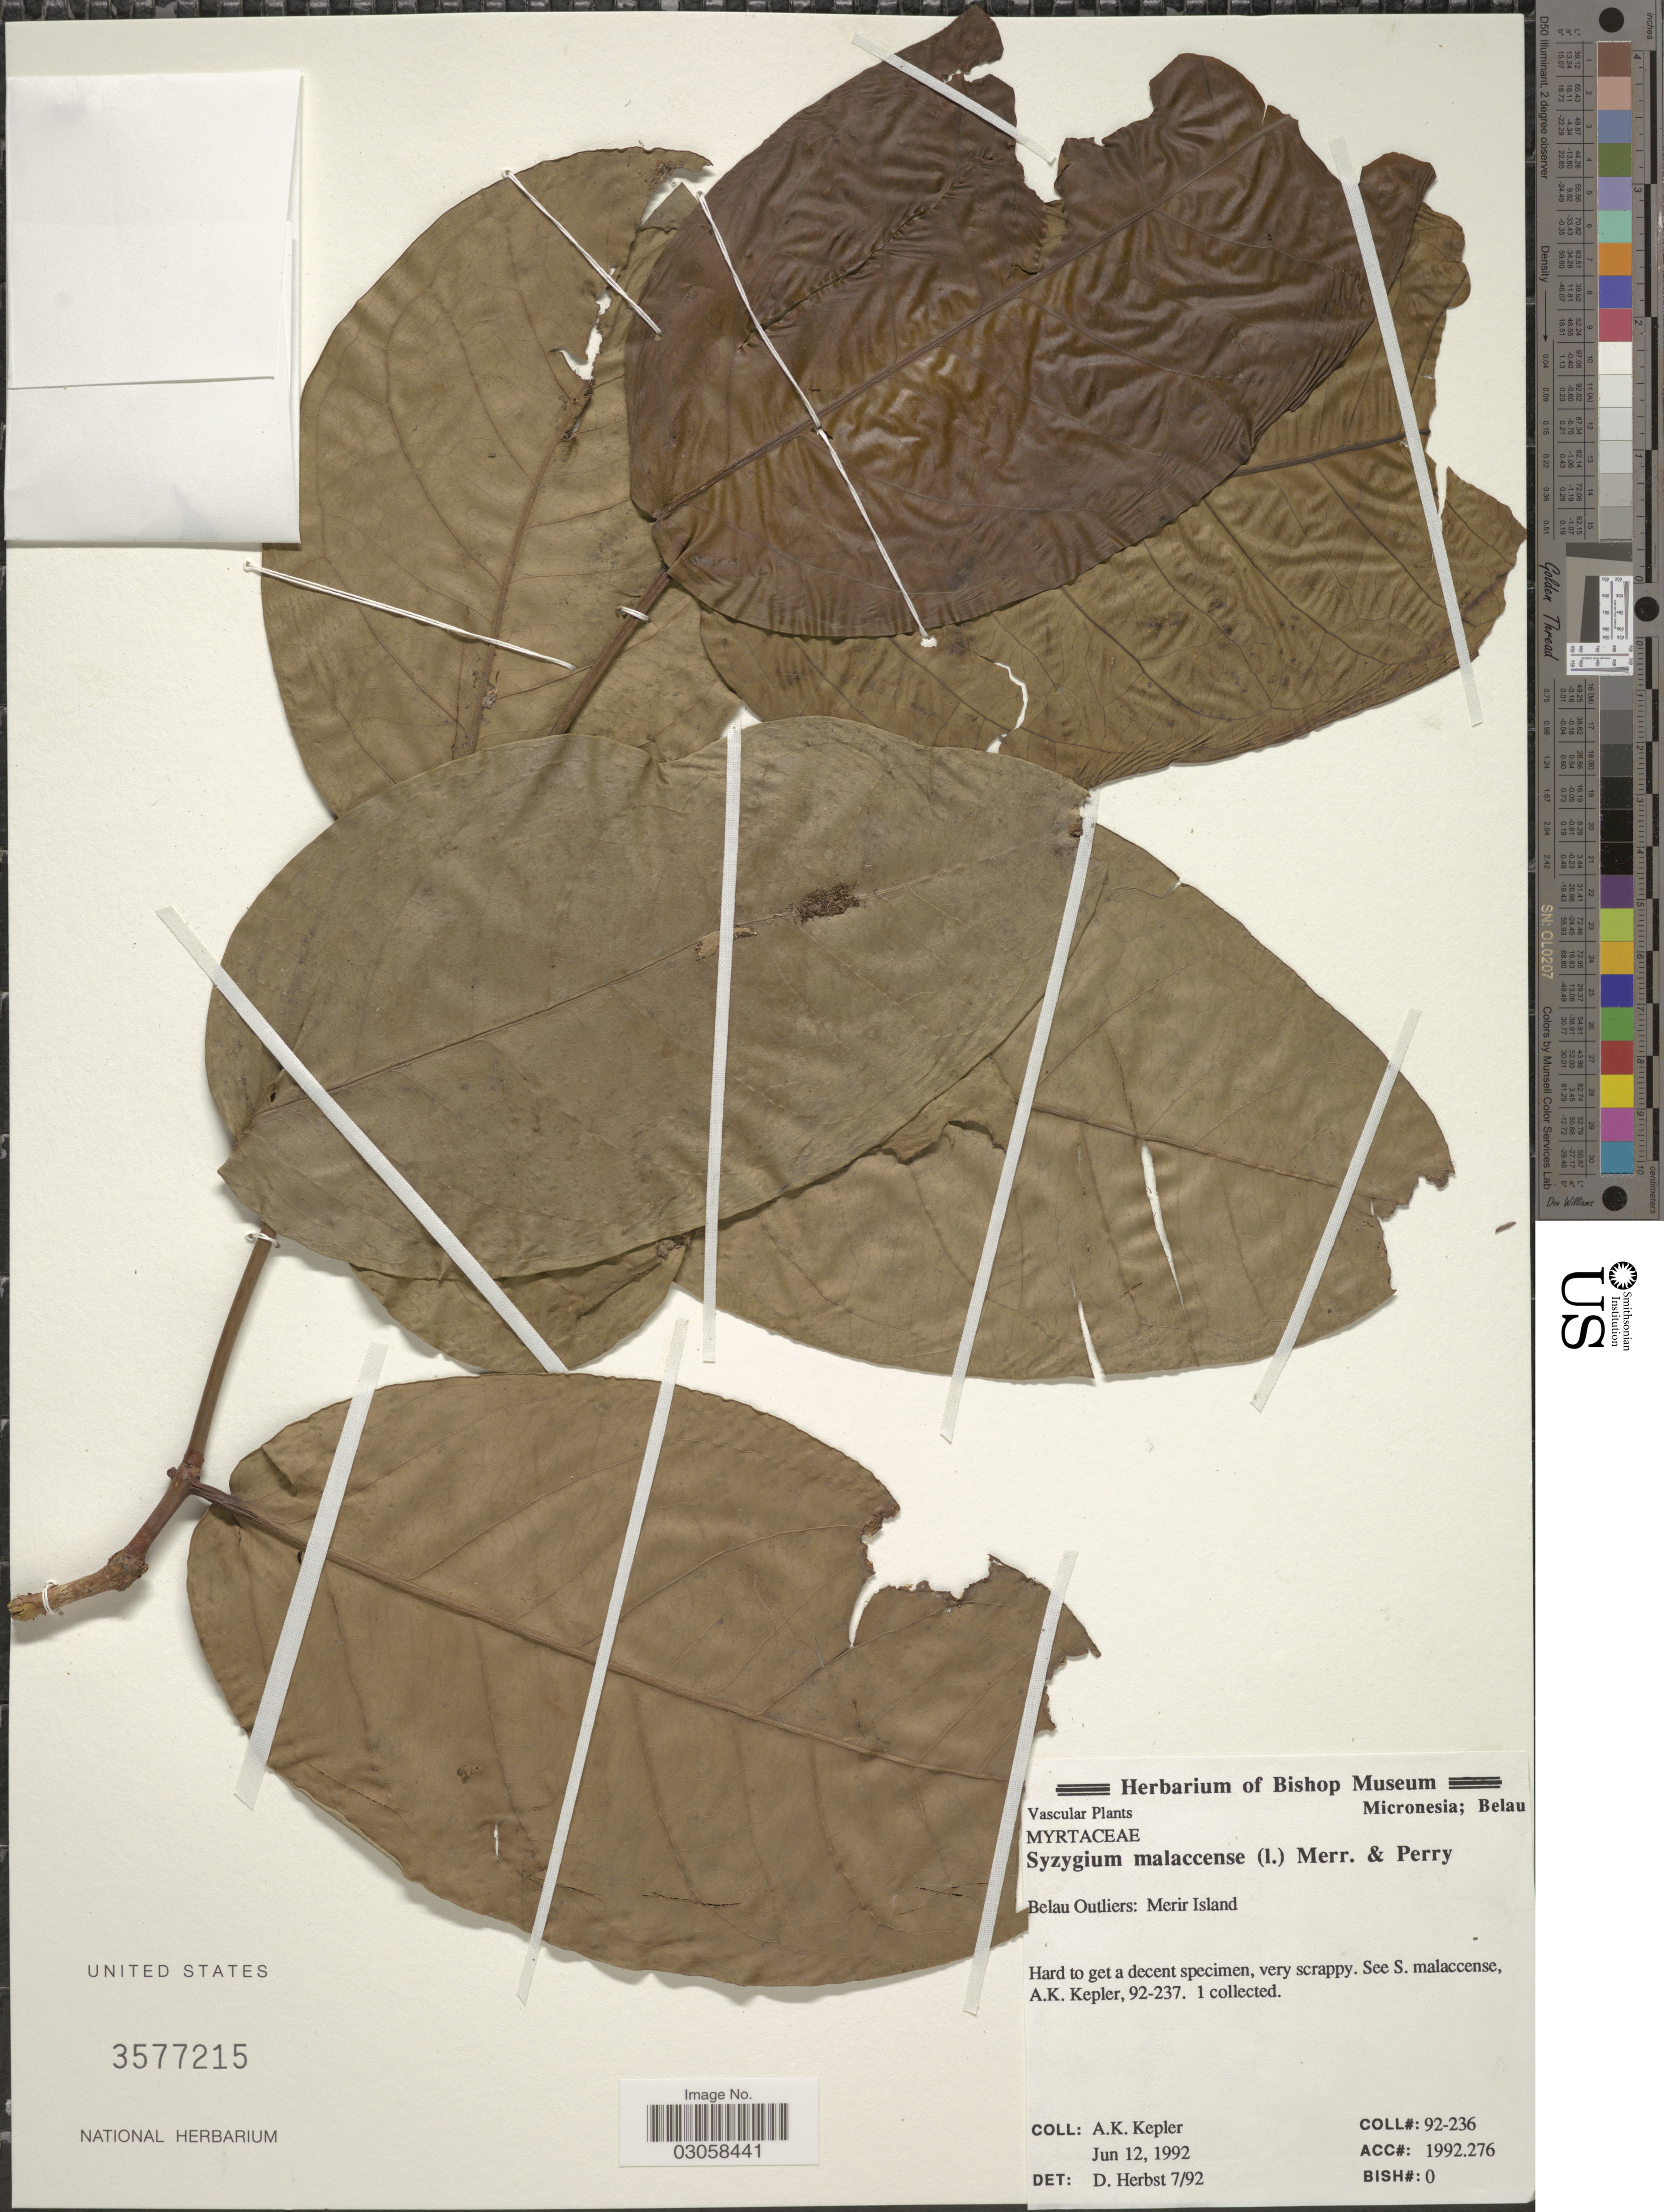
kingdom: Plantae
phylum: Tracheophyta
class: Magnoliopsida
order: Myrtales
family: Myrtaceae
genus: Syzygium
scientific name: Syzygium samarangense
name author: (Blume) Merr. & L.M. Perry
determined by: Strong, Mark T., (BOT), Smithsonian Institution - National Museum of Natural History (UNITED STATES)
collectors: A. K. Kepler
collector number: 92-236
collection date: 1992-06-12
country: Palau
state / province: Belau Outliers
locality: Merir Island.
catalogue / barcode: US 3577215